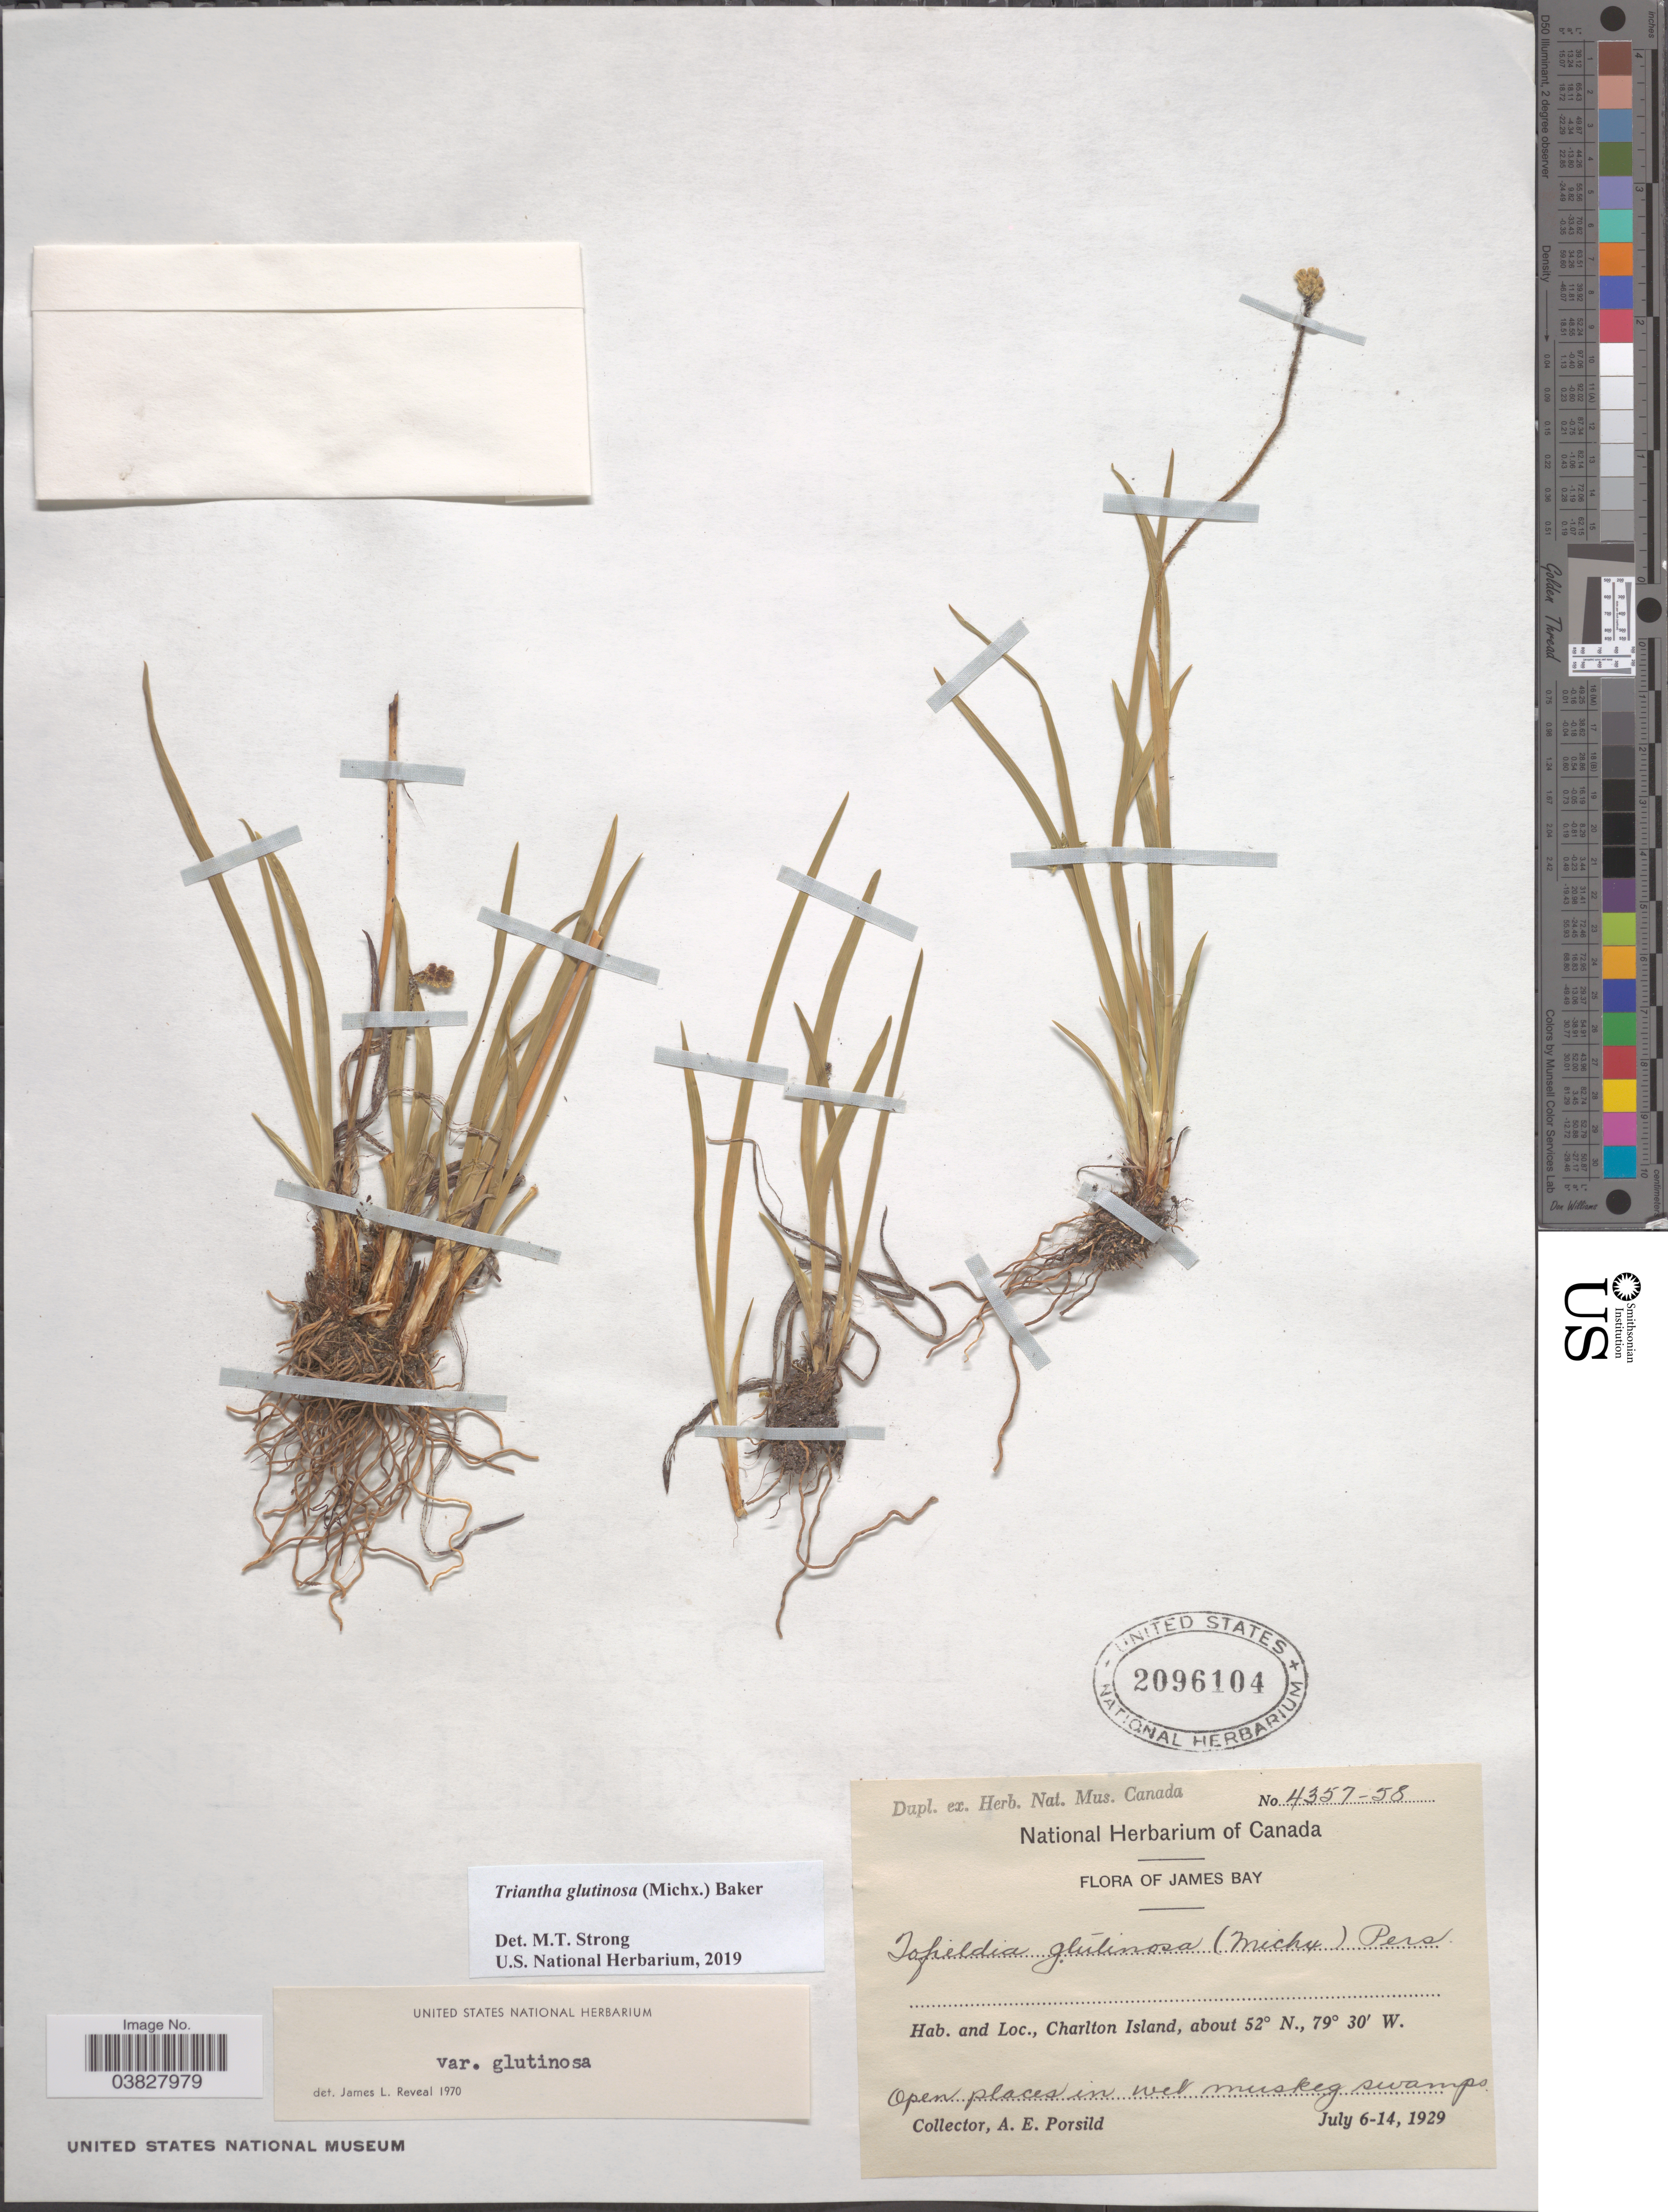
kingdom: Plantae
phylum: Tracheophyta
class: Liliopsida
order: Alismatales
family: Tofieldiaceae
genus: Triantha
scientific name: Triantha glutinosa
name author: (Michx.) Baker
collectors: A. E. Porsild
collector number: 4357-58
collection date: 1929-07-06/1929-07-14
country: Canada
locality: James Bay. Charlton Island.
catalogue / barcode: US 2096104